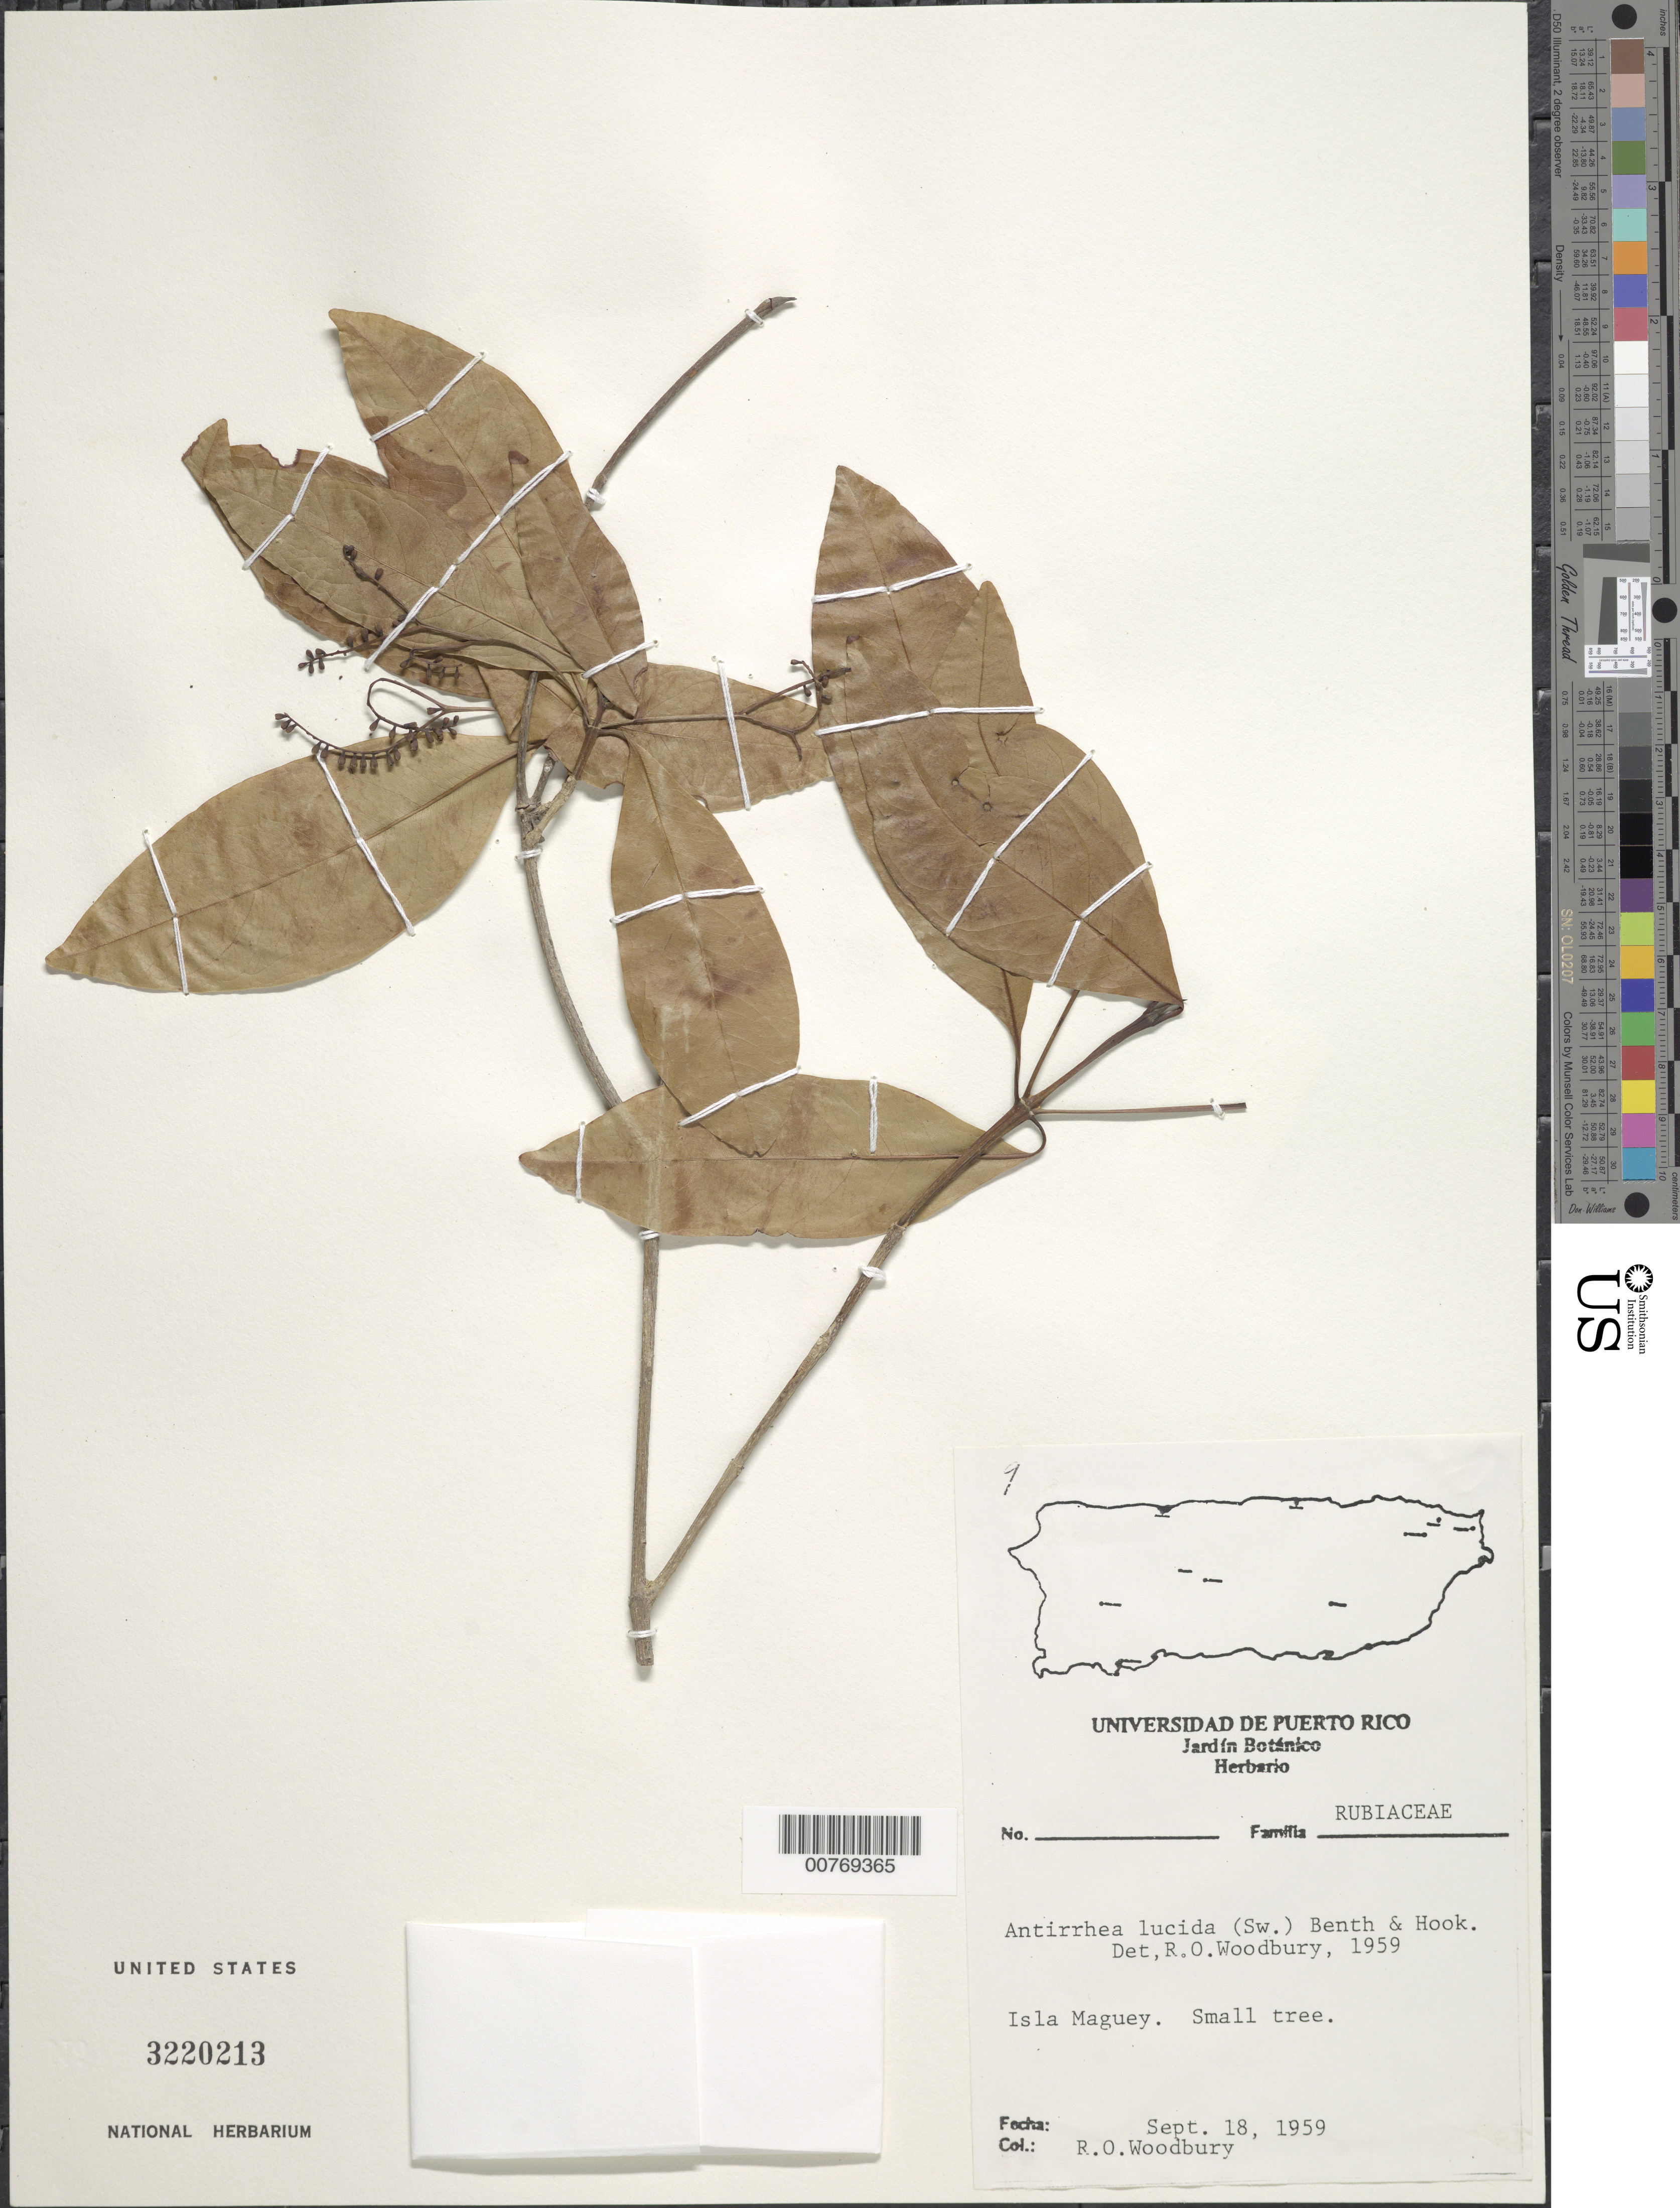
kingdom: Plantae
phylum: Tracheophyta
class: Magnoliopsida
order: Gentianales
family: Rubiaceae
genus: Stenostomum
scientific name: Stenostomum lucidum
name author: (Sw.) C.F. Gaertn.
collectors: R. O. Woodbury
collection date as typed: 18 Sep 1959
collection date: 1959-09-18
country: Puerto Rico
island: Magueyes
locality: Isla Maguey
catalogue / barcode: US 3220213